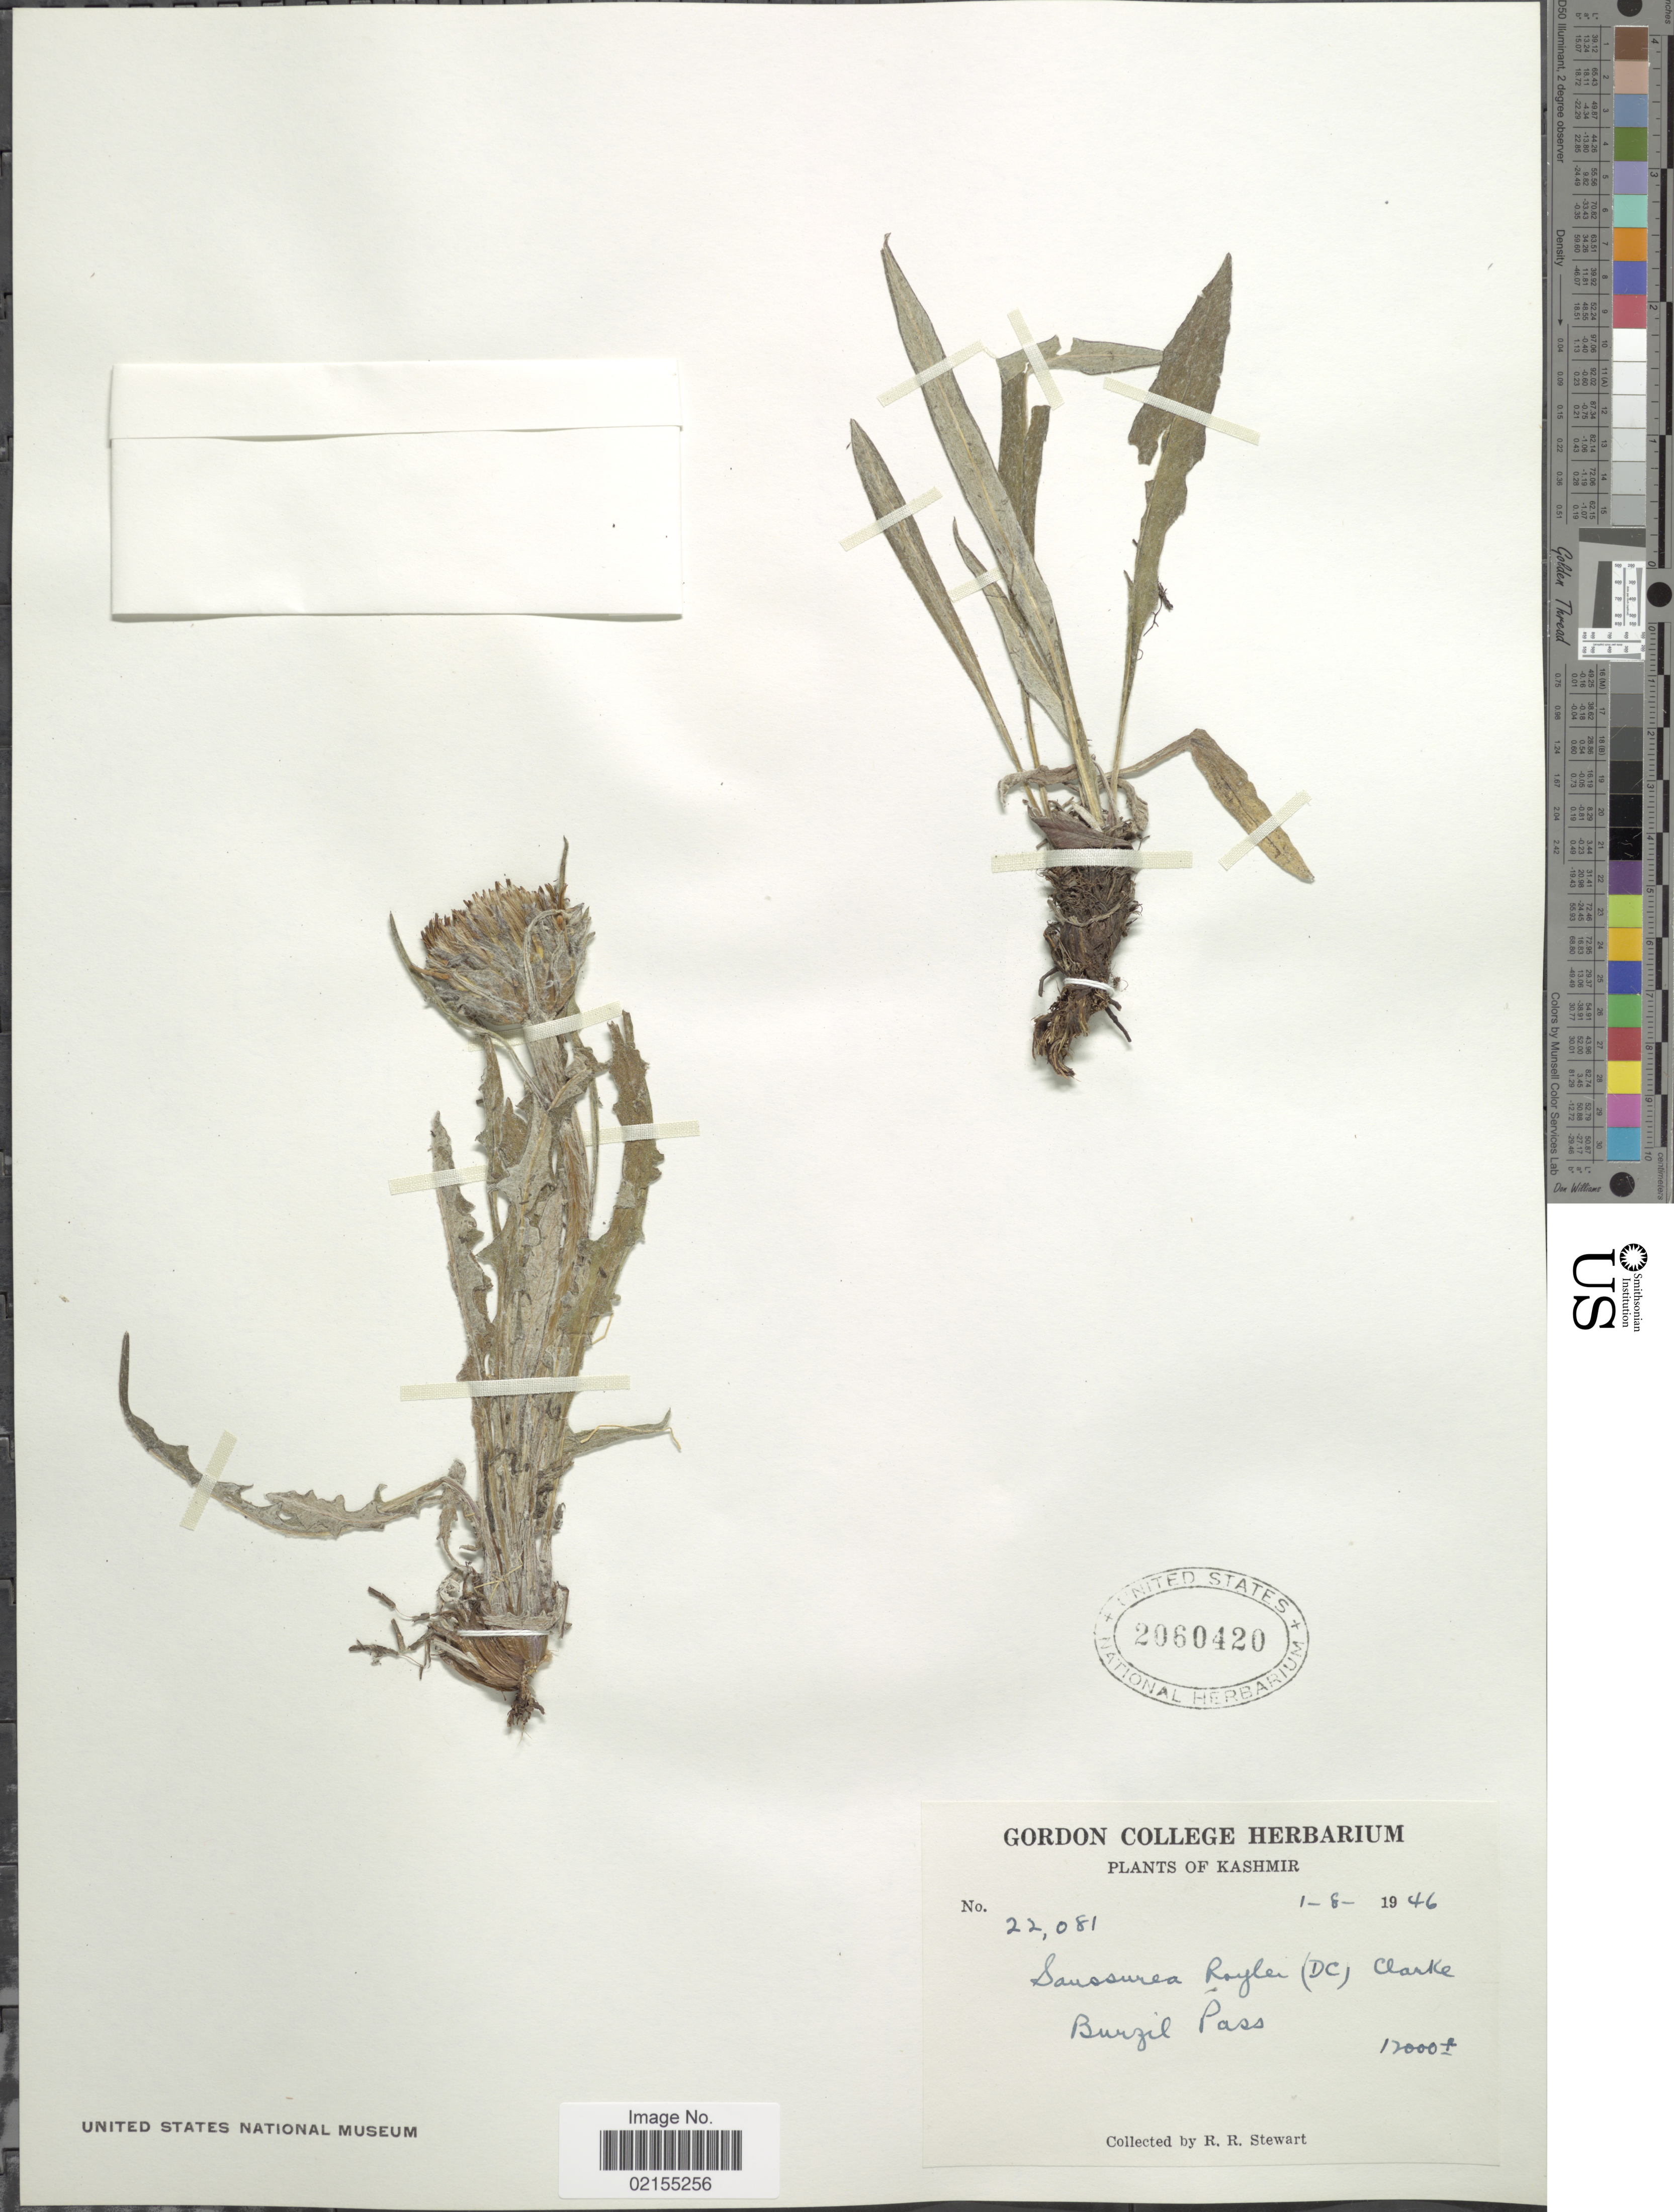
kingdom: Plantae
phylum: Tracheophyta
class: Magnoliopsida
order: Asterales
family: Asteraceae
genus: Saussurea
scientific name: Saussurea roylei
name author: C.B. Clarke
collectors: R. R. Stewart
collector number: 22081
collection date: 1946-08-01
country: India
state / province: Jammu and Kashmir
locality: Kashmir, Burzil Pass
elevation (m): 3658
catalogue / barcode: US 2060420